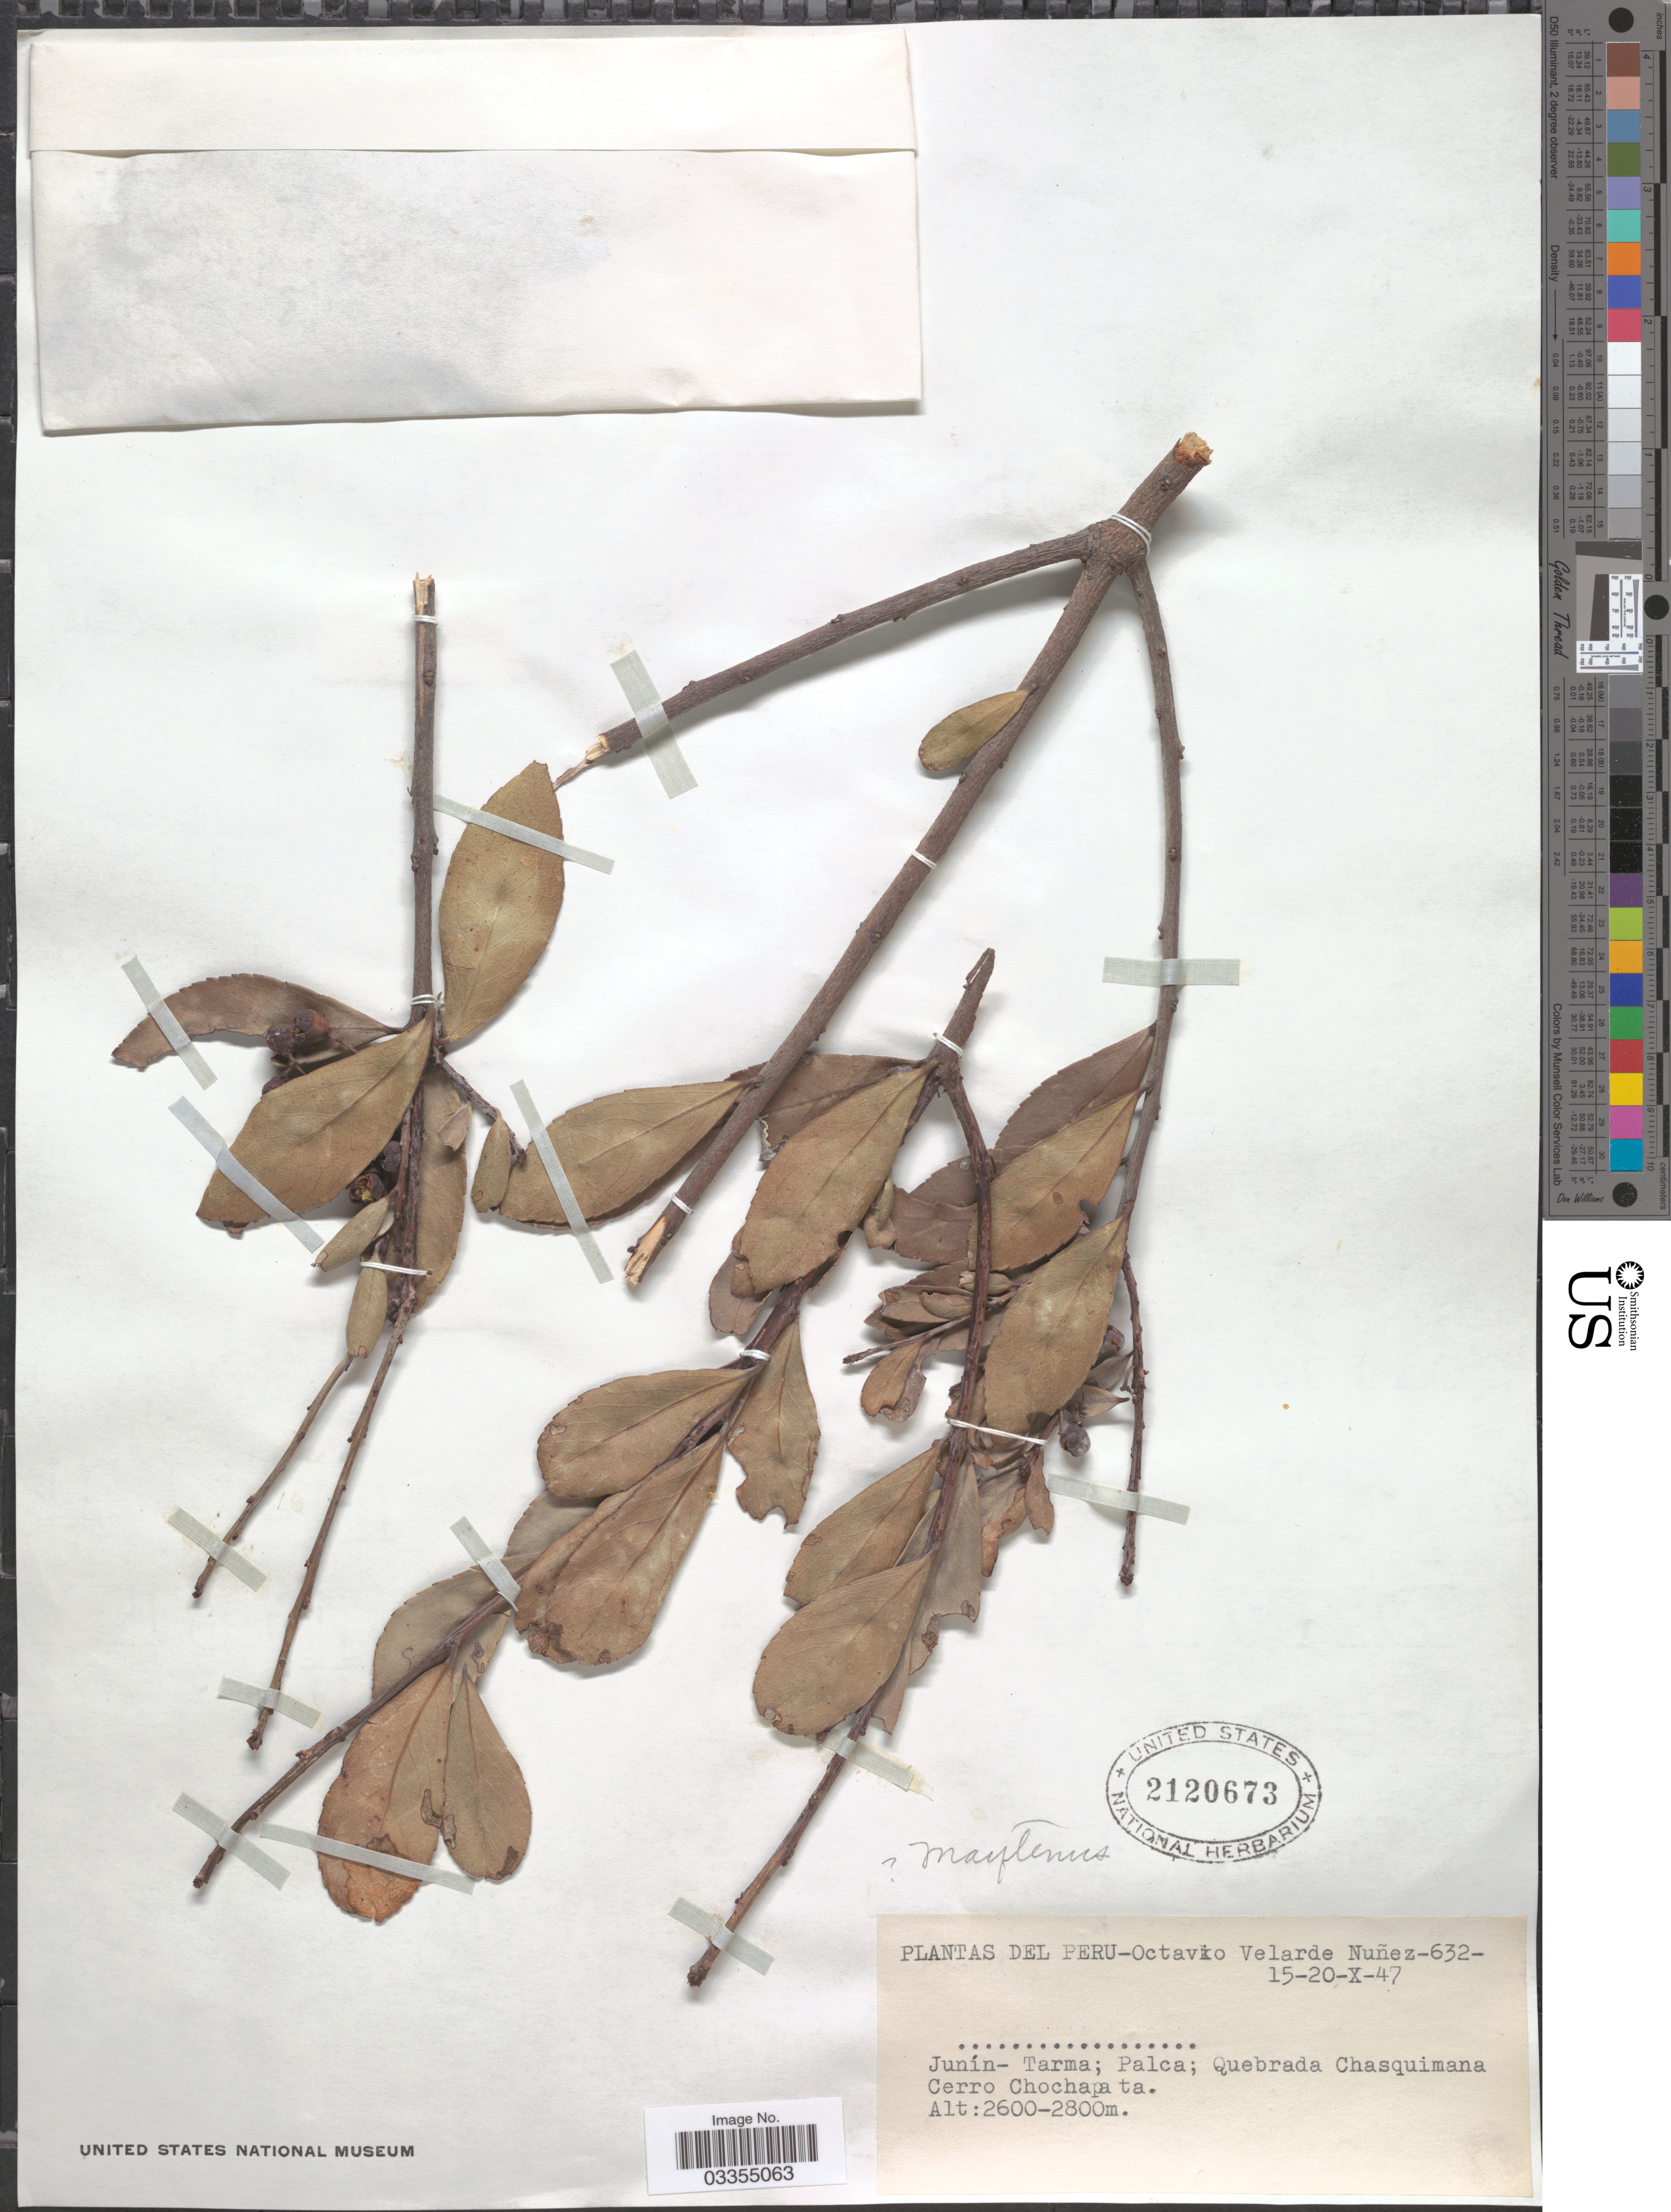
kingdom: Plantae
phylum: Tracheophyta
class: Magnoliopsida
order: Celastrales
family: Celastraceae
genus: Maytenus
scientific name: Maytenus sp.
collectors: O. Velarde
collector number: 632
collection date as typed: Transcribed d/m/y: 15/10/47 to 20/10/47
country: Peru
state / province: Junín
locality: Junín - Tarma; Palca; Quebrada Chasquimana. Cerro Chochapata.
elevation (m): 2600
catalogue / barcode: US 2120673